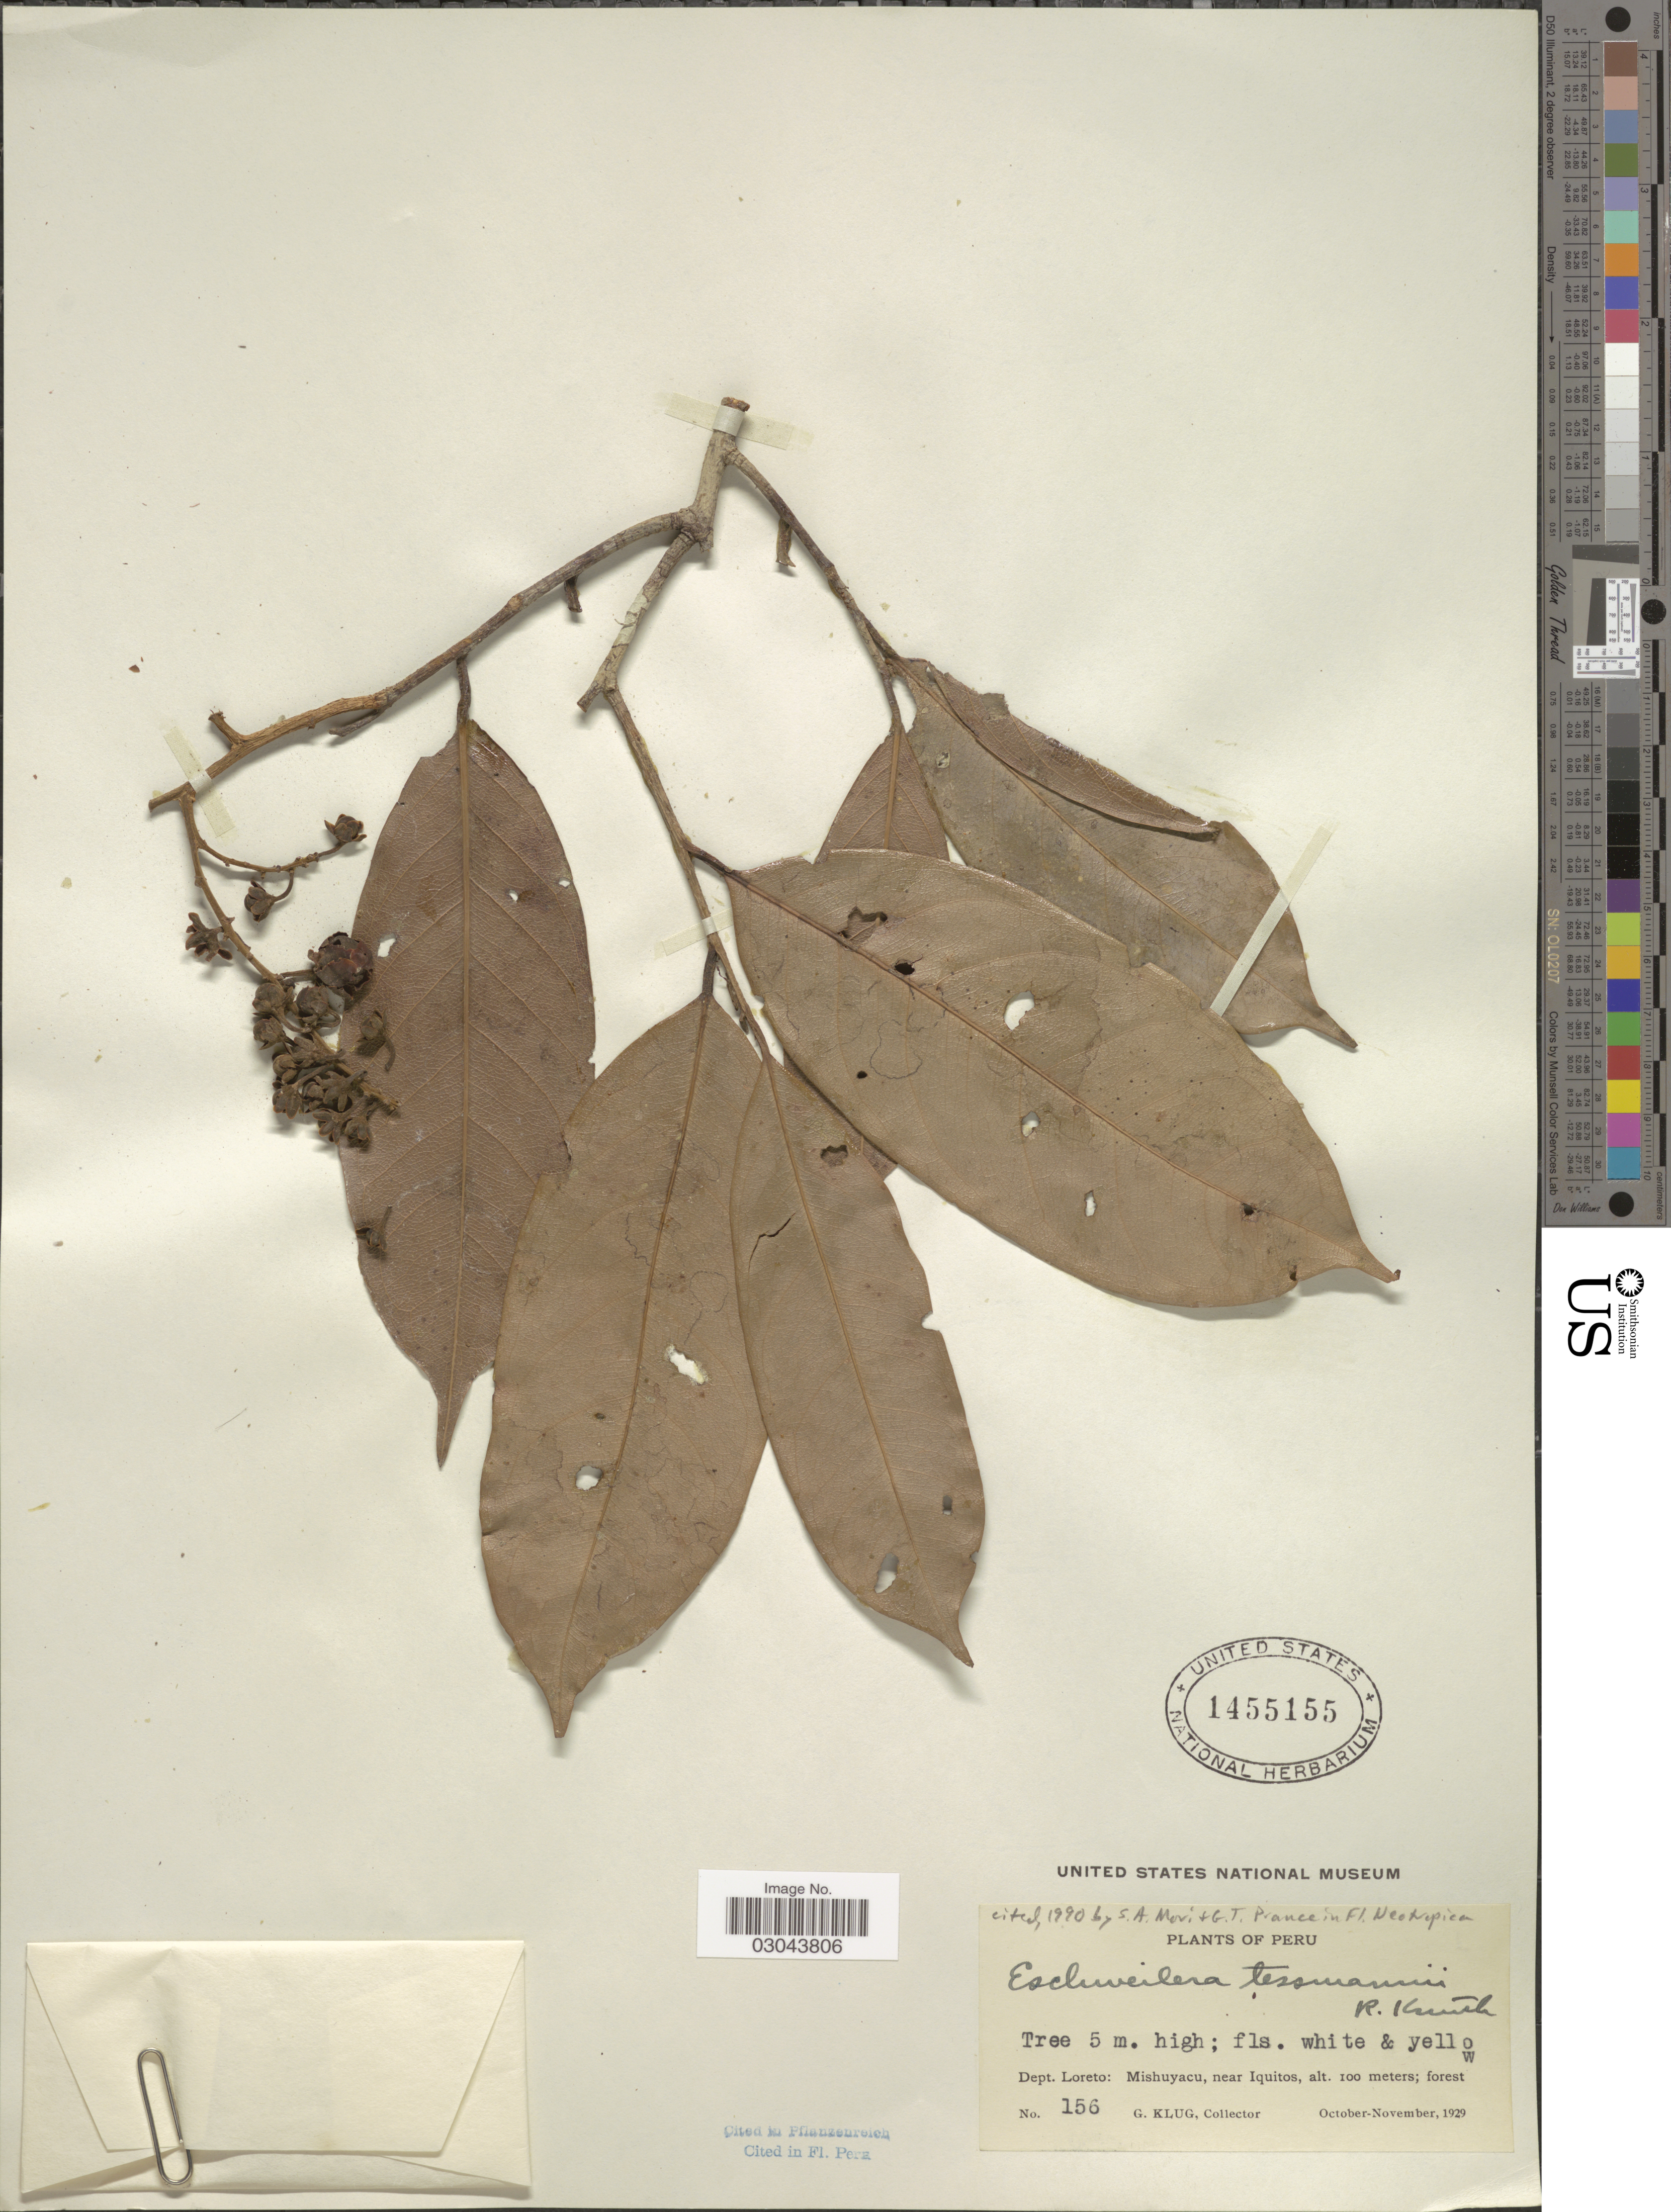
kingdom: Plantae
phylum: Tracheophyta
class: Magnoliopsida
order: Ericales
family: Lecythidaceae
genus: Eschweilera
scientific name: Eschweilera tessmannii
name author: R. Knuth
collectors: G. Klug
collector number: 156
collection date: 1929-10/1929-11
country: Peru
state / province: Loreto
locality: Dept. Loreto: Mishuyacu, near Iquitos.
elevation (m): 100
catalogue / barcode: US 1455155